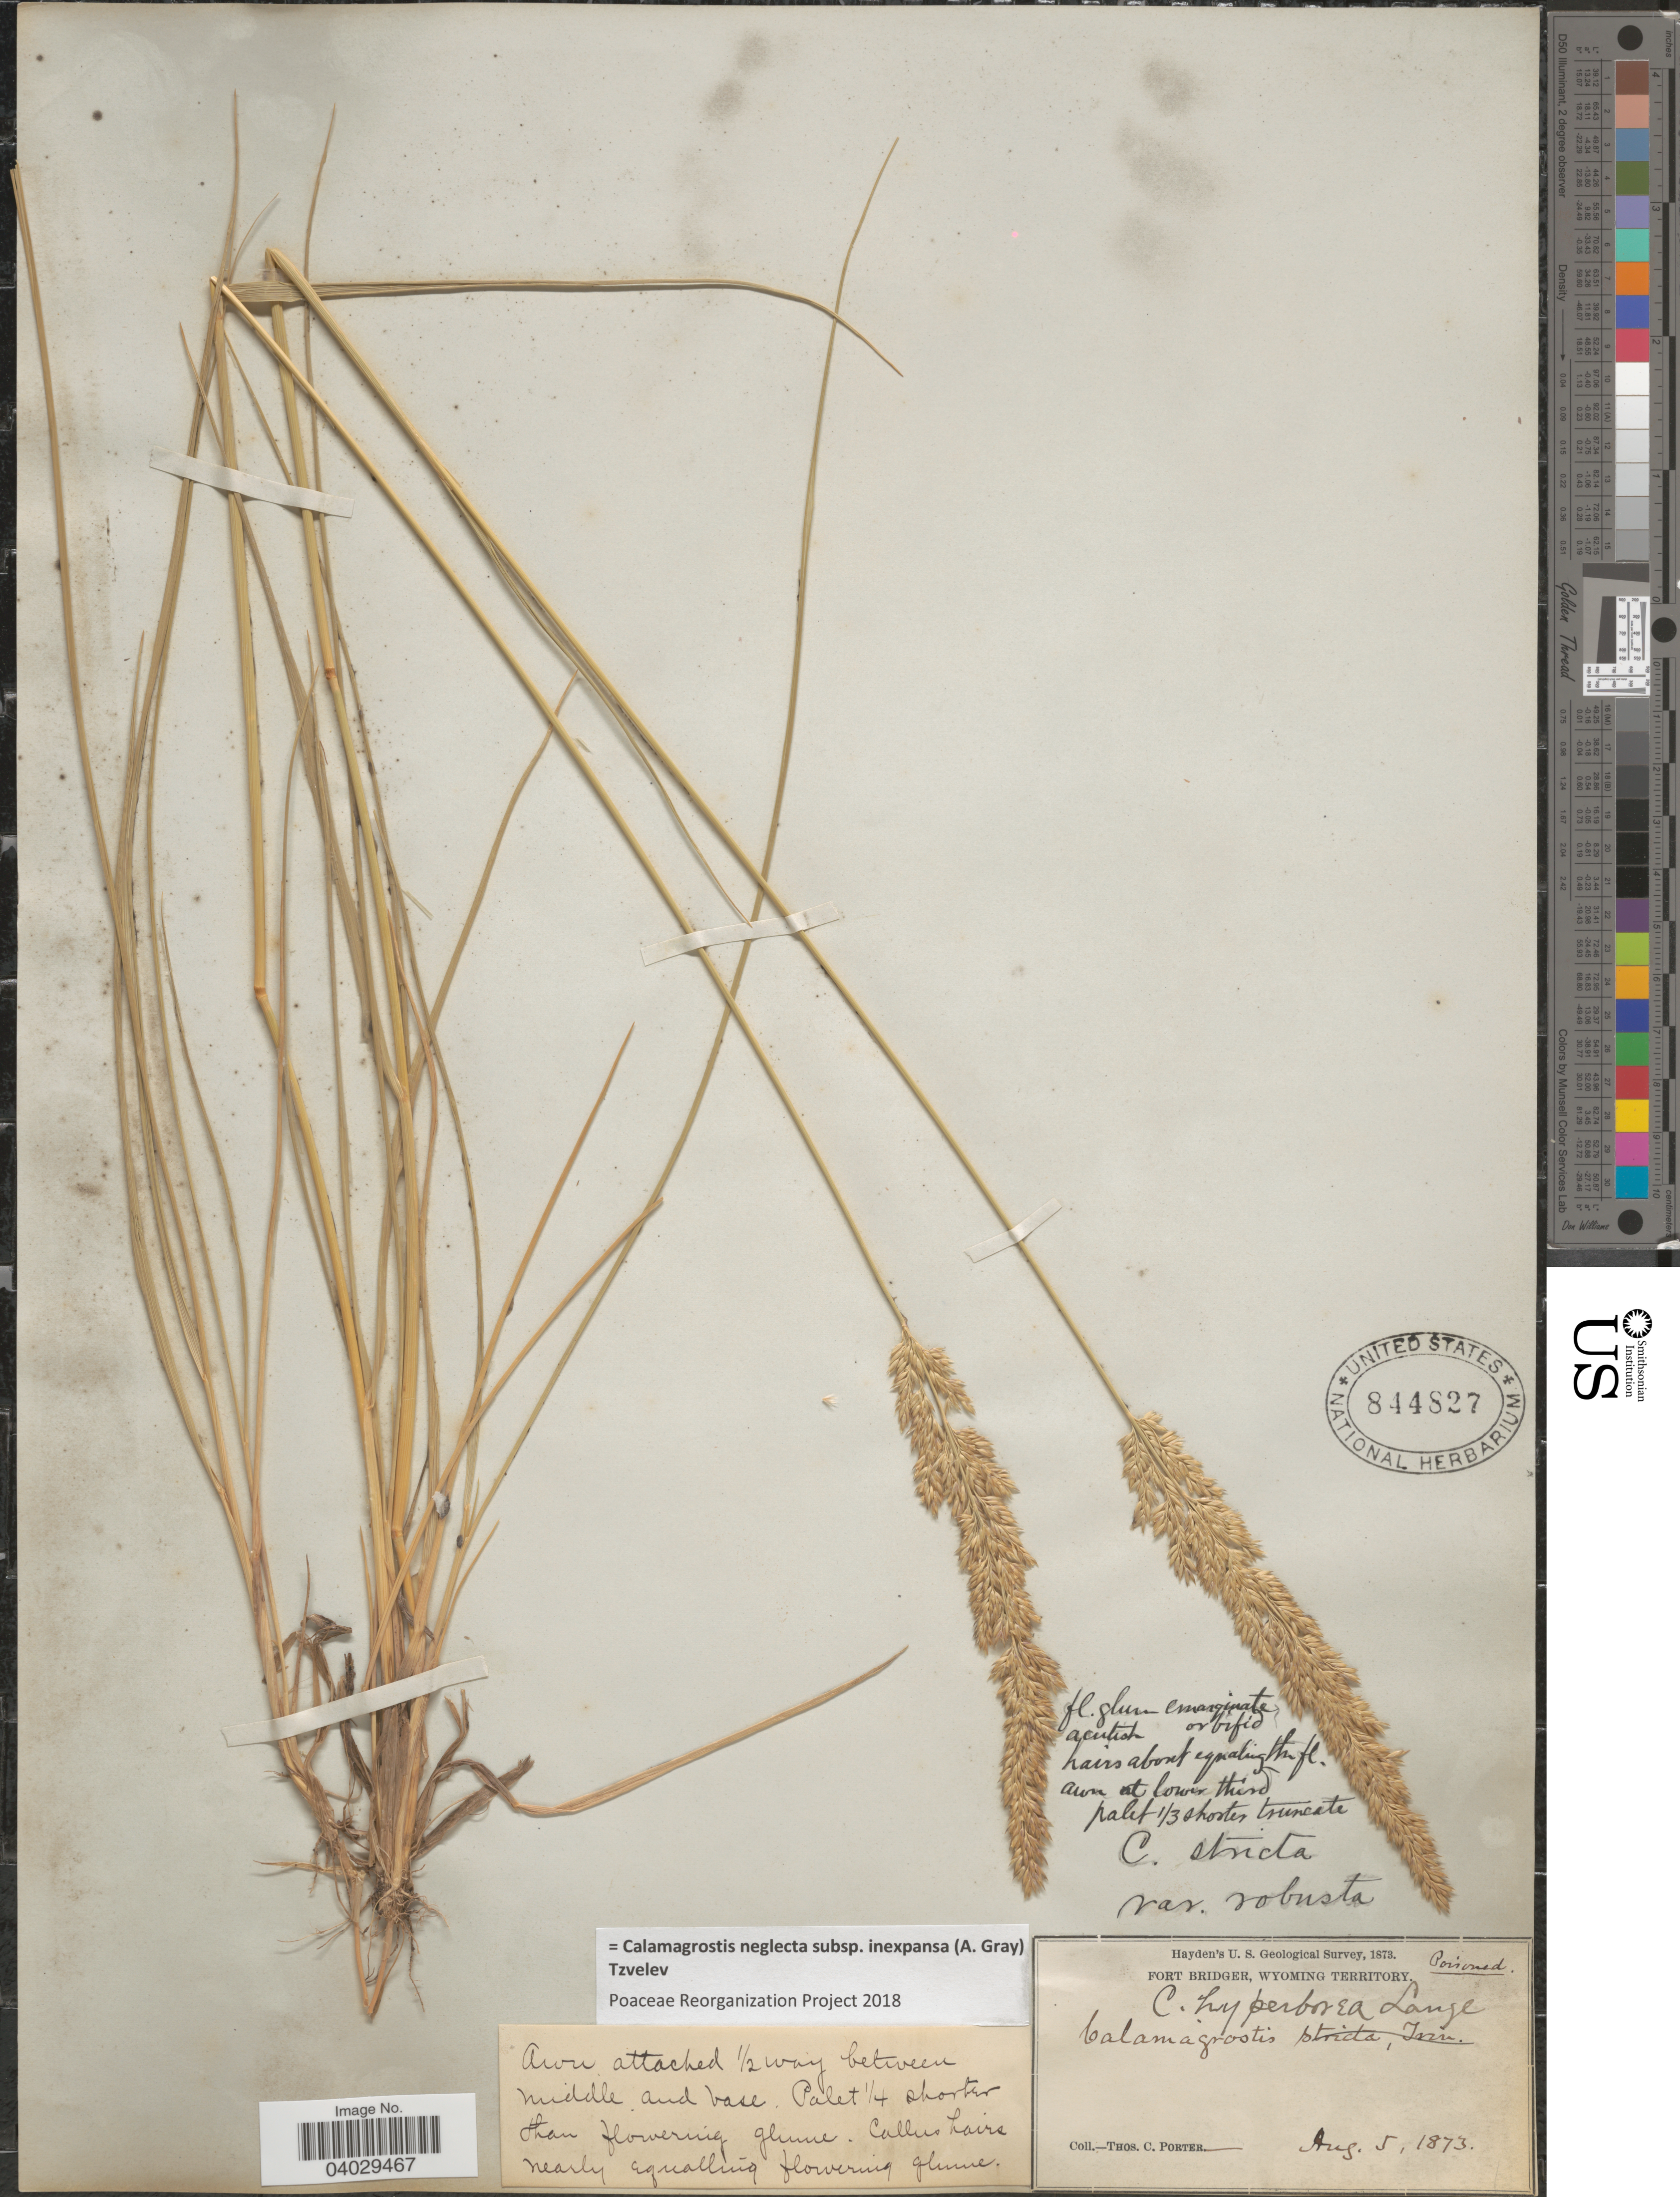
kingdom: Plantae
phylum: Tracheophyta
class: Liliopsida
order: Poales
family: Poaceae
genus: Calamagrostis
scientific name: Calamagrostis neglecta subsp. inexpansa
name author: (A. Gray) Tzvelev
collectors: T. Porter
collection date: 1873-08-05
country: United States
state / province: Wyoming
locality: Fort Bridger.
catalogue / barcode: US 844827